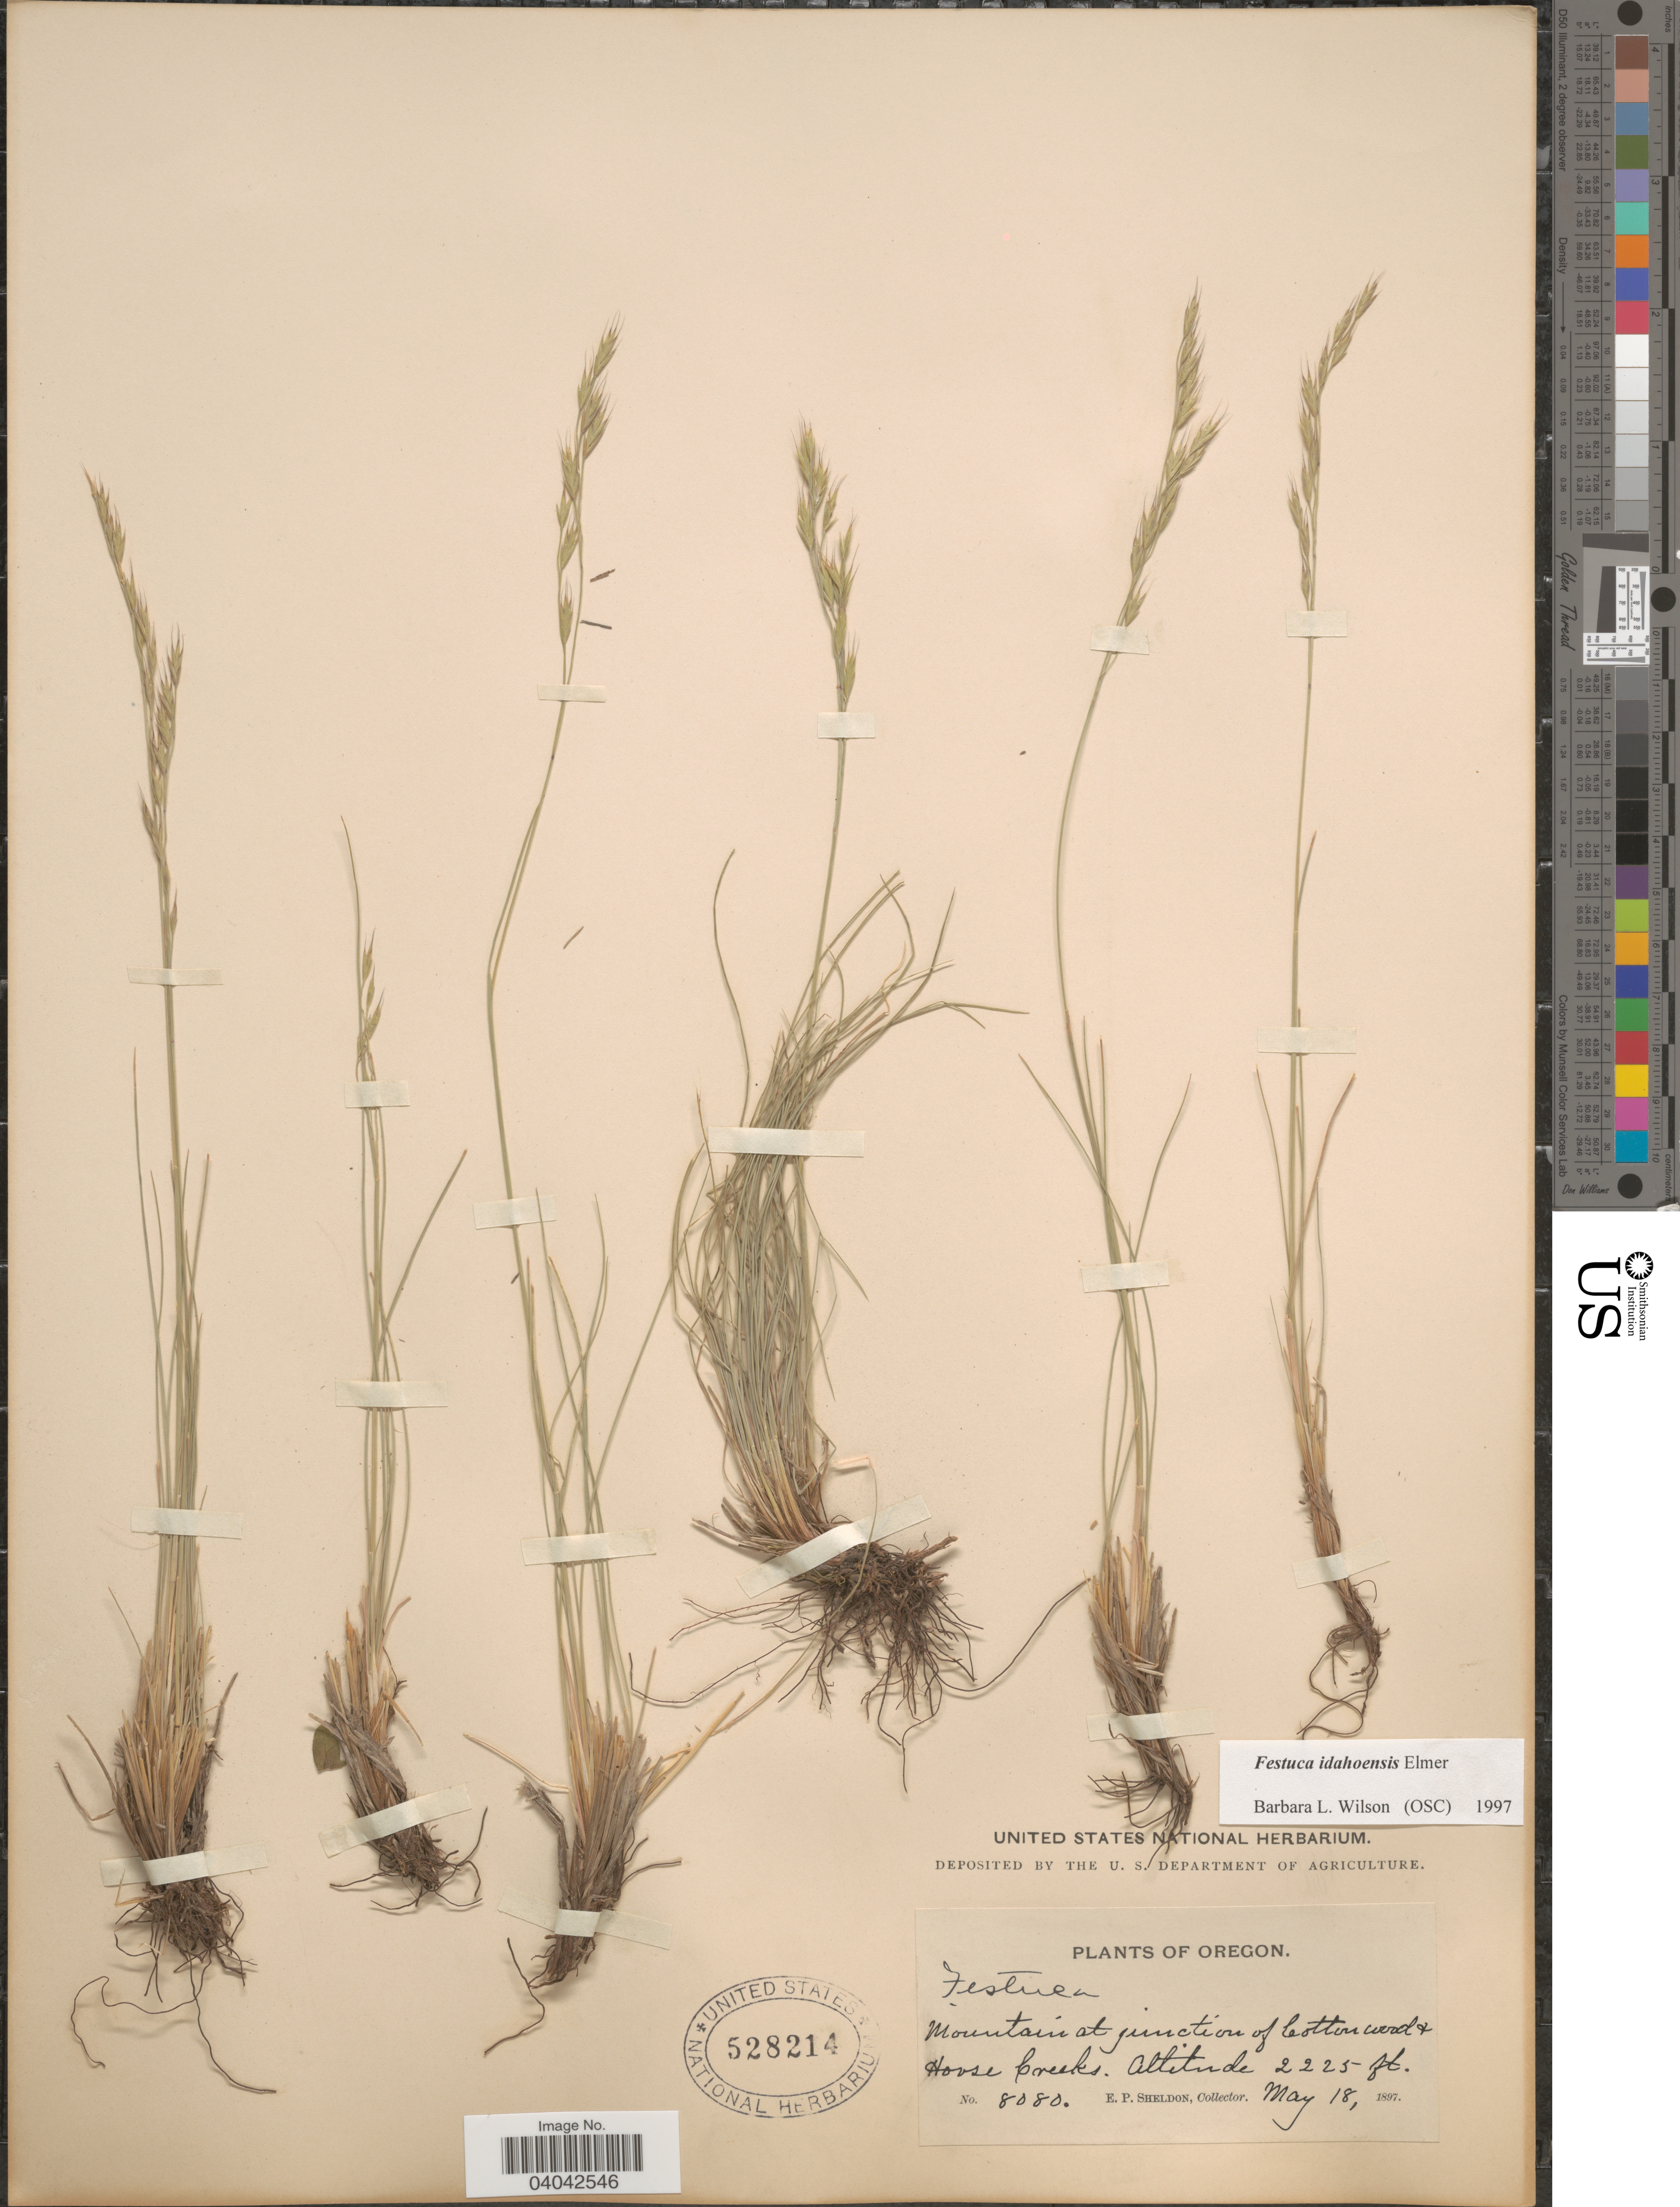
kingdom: Plantae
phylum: Tracheophyta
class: Liliopsida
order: Poales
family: Poaceae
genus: Festuca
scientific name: Festuca idahoensis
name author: Elmer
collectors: E. P. Sheldon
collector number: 8080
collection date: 1897-05-18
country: United States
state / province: Oregon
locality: Mountain at junction of Cottonwood & Horse Creeks.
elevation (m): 678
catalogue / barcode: US 528214